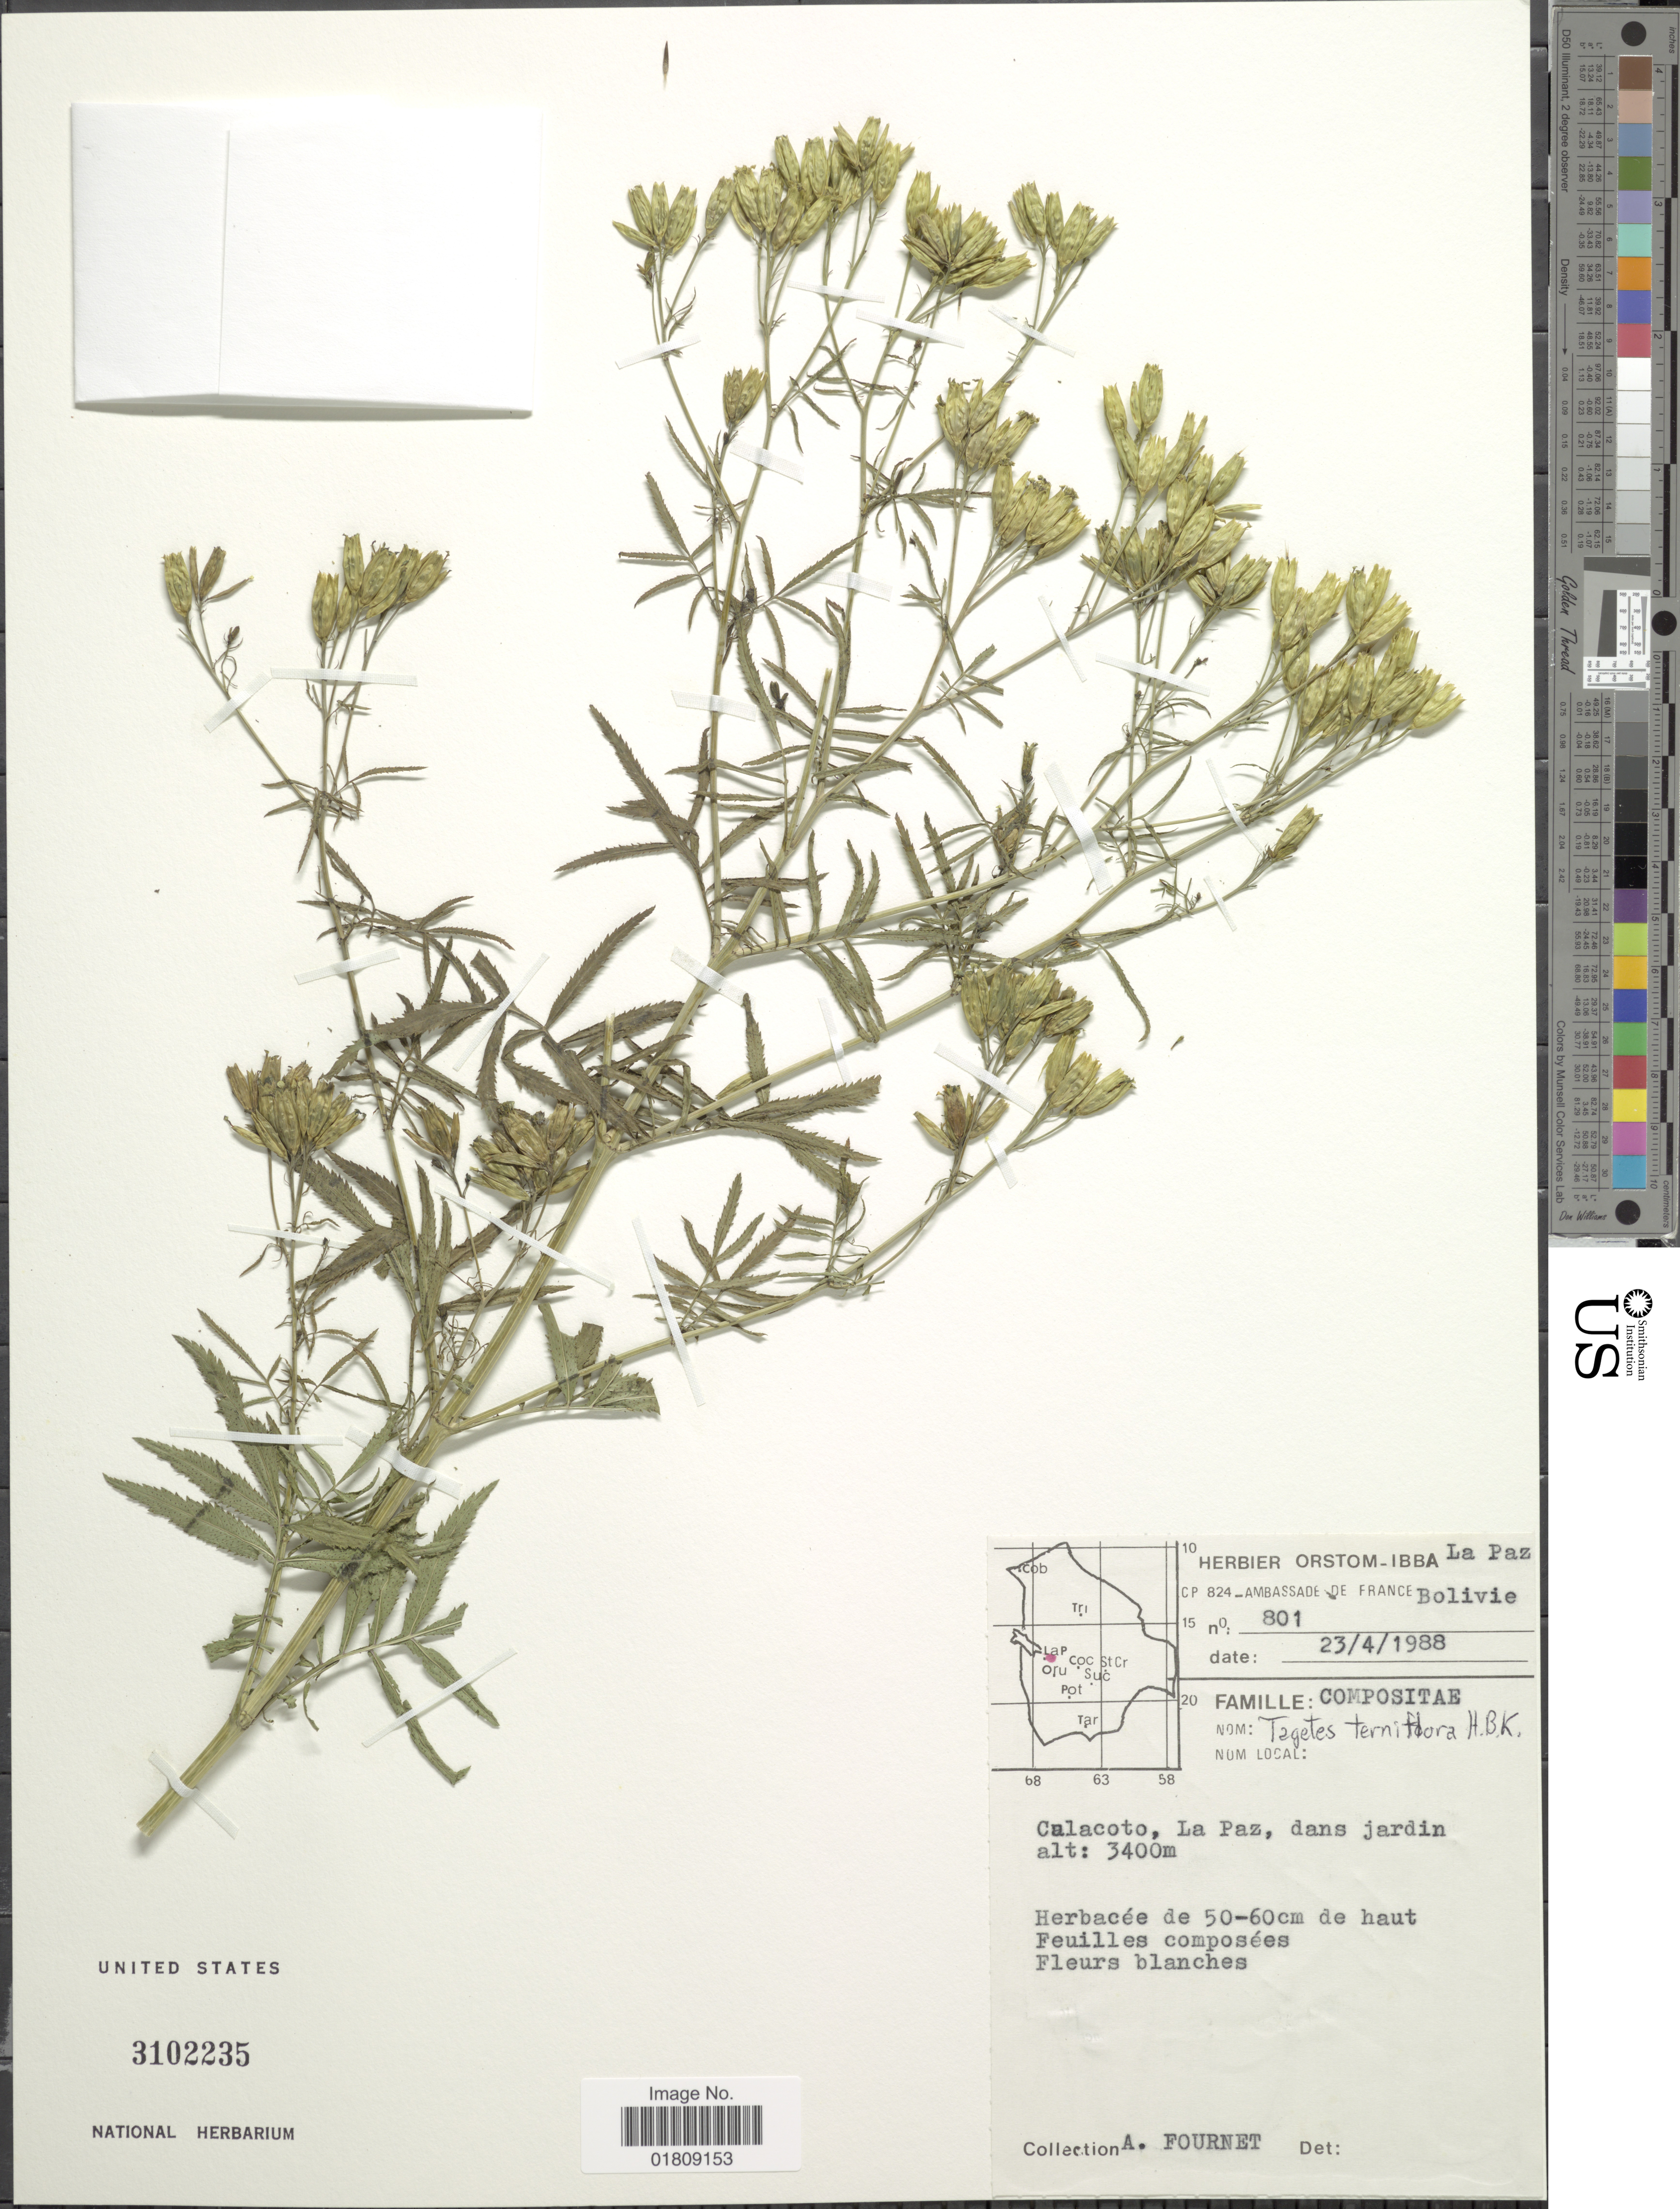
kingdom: Plantae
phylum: Tracheophyta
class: Magnoliopsida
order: Asterales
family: Asteraceae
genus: Tagetes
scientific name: Tagetes terniflora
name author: Kunth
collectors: A. Fournet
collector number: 801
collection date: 1988-04-23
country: Bolivia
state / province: La Paz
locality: Calacoto, La Paz, dans jardin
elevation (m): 3400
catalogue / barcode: US 3102235